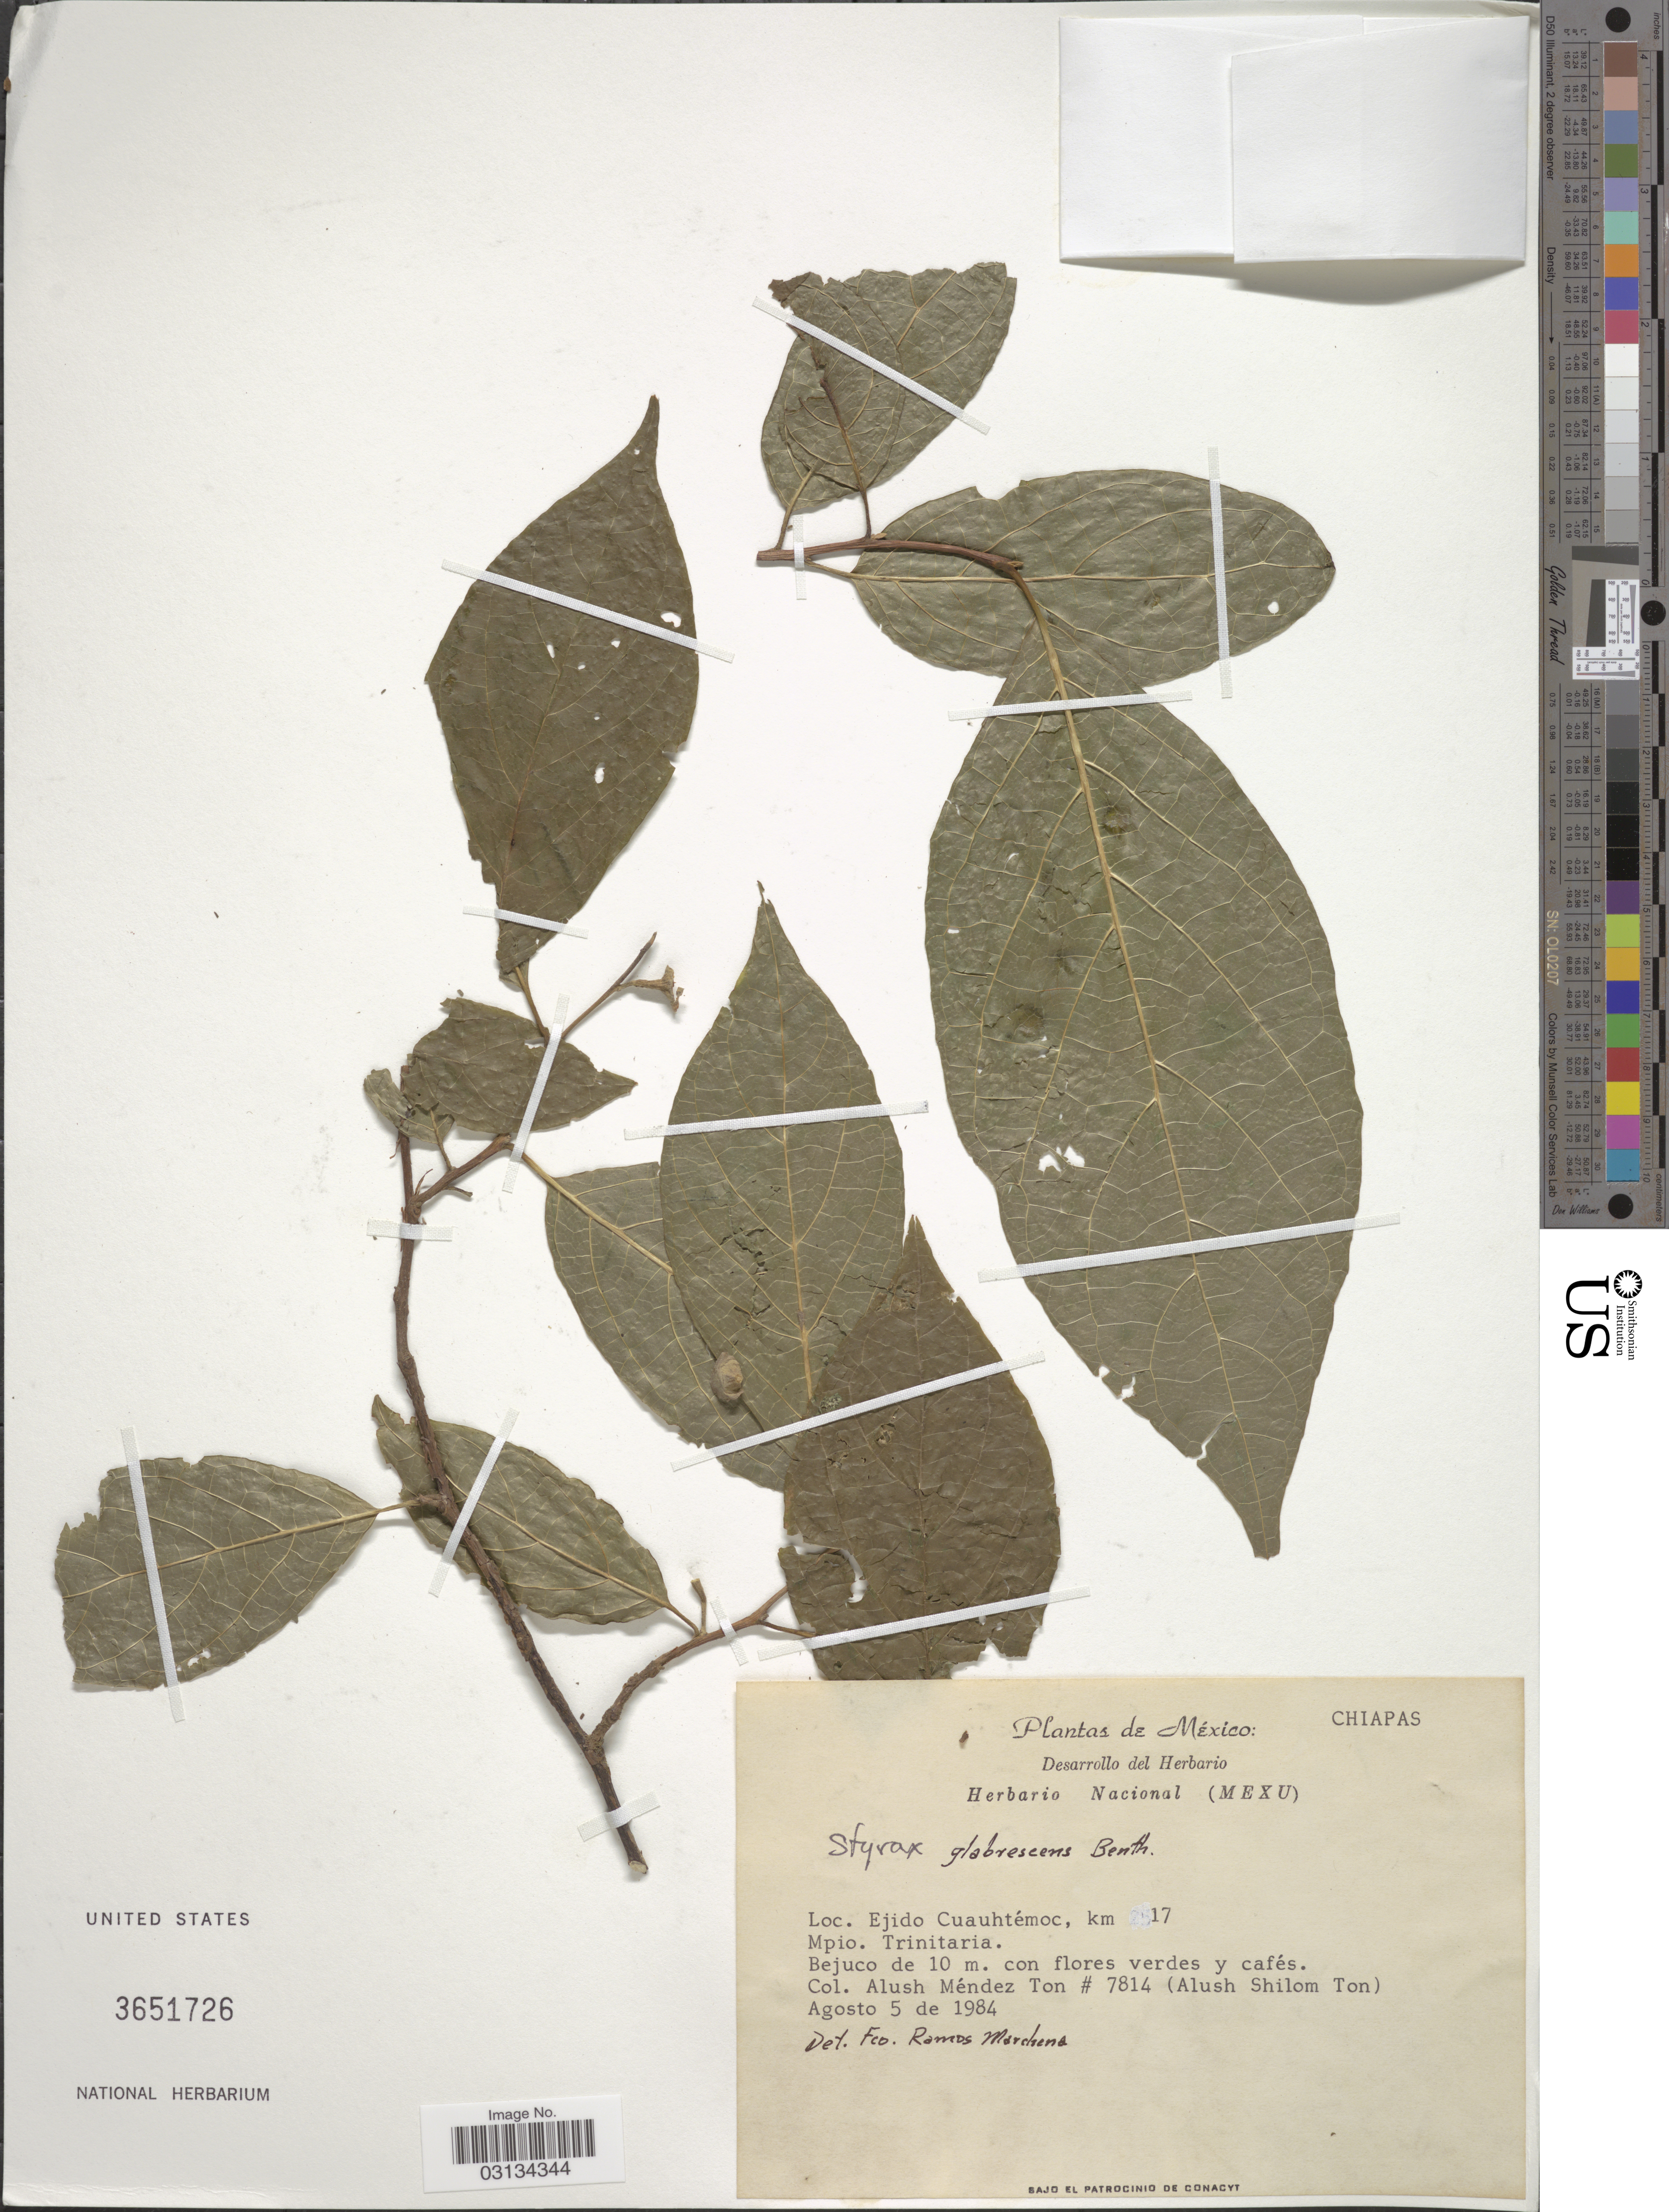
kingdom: Plantae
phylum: Tracheophyta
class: Magnoliopsida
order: Ericales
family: Styracaceae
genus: Styrax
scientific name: Styrax glabrescens Benth. var. glabrescens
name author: Benth.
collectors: A. Méndez Ton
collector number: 7814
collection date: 1984-08-05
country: Mexico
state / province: Chiapas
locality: Ejido Cuauhtémoc, km 17. Mpio Trinitaria.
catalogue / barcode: US 3651726